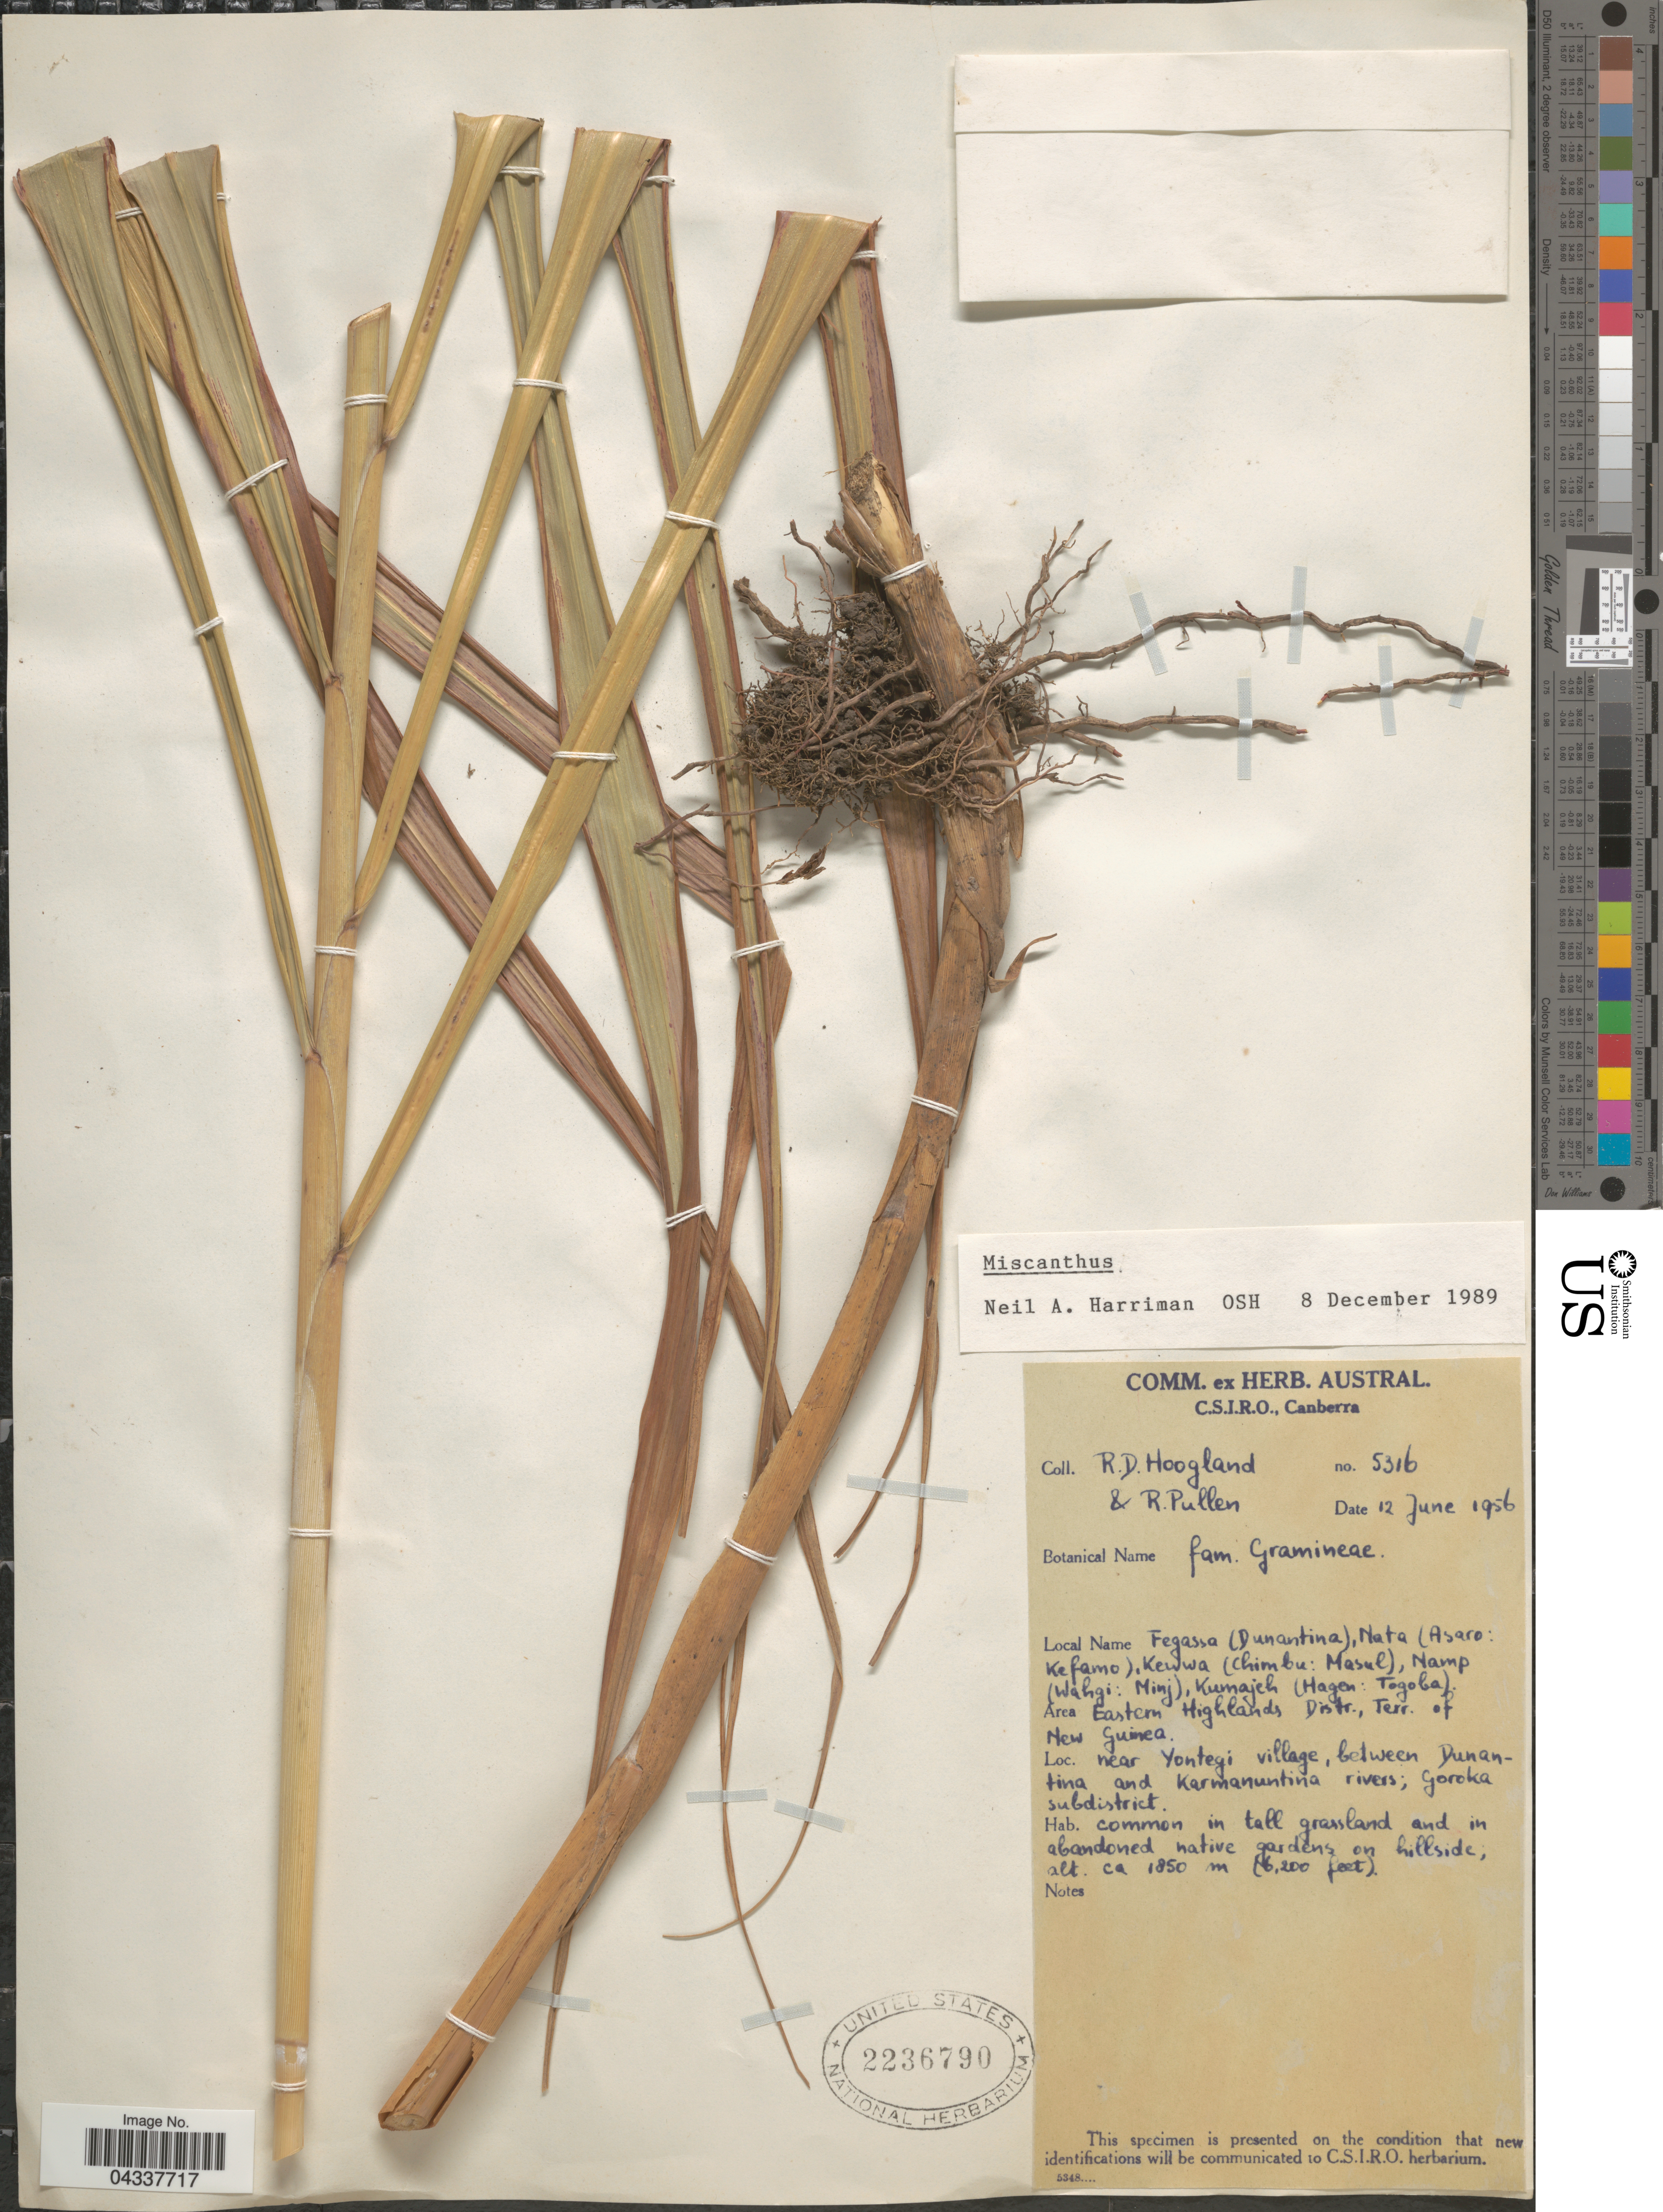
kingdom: Plantae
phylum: Tracheophyta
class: Liliopsida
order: Poales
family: Poaceae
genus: Miscanthus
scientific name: Miscanthus sp.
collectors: R. D. Hoogland & R. Pullen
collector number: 5316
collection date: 1956-06-12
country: Papua New Guinea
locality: Near Yontegi village, between Dunantina and Kermanuntina rivers; Goroka subdistrict.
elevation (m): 1850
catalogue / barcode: US 2236790